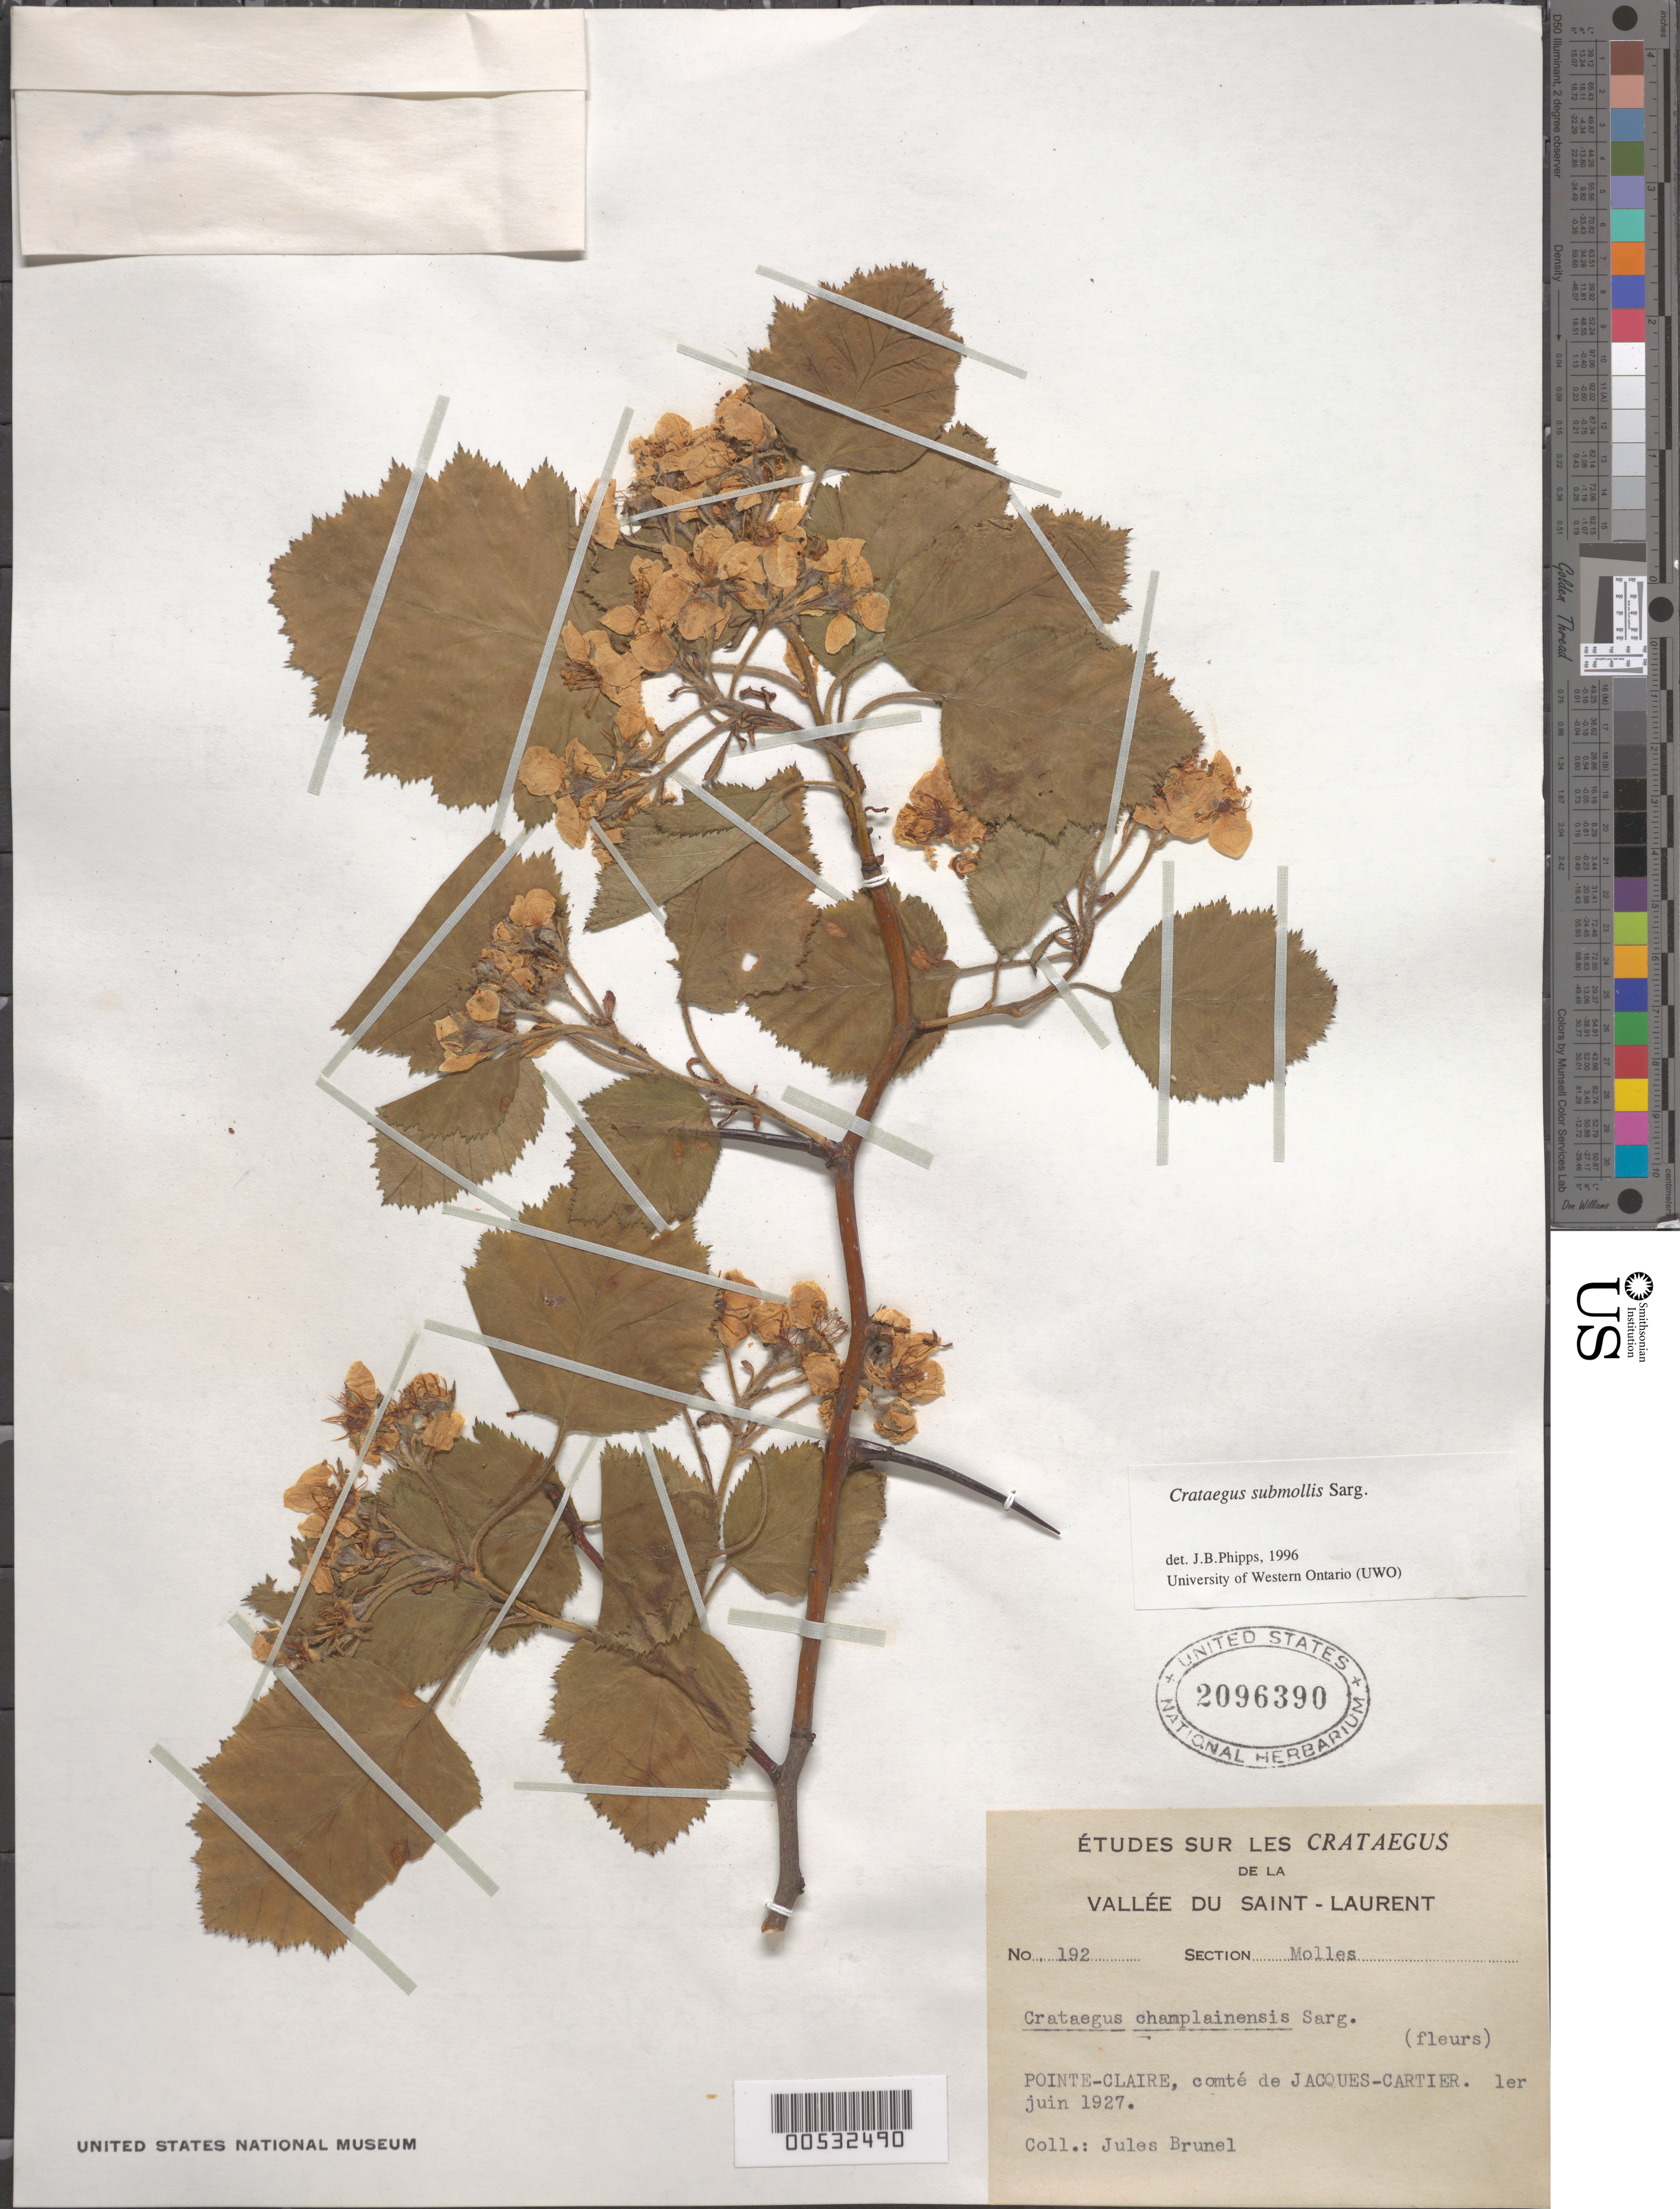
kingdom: Plantae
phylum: Tracheophyta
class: Magnoliopsida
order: Rosales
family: Rosaceae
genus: Crataegus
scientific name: Crataegus submollis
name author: Sarg.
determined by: Phipps, James B., (UWO), University of Western Ontario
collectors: J. Brunel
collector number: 192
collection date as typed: Jun 1927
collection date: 1927-06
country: Canada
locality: Pointe-Claire, comté de Jacques-Cartier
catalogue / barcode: US 2096390